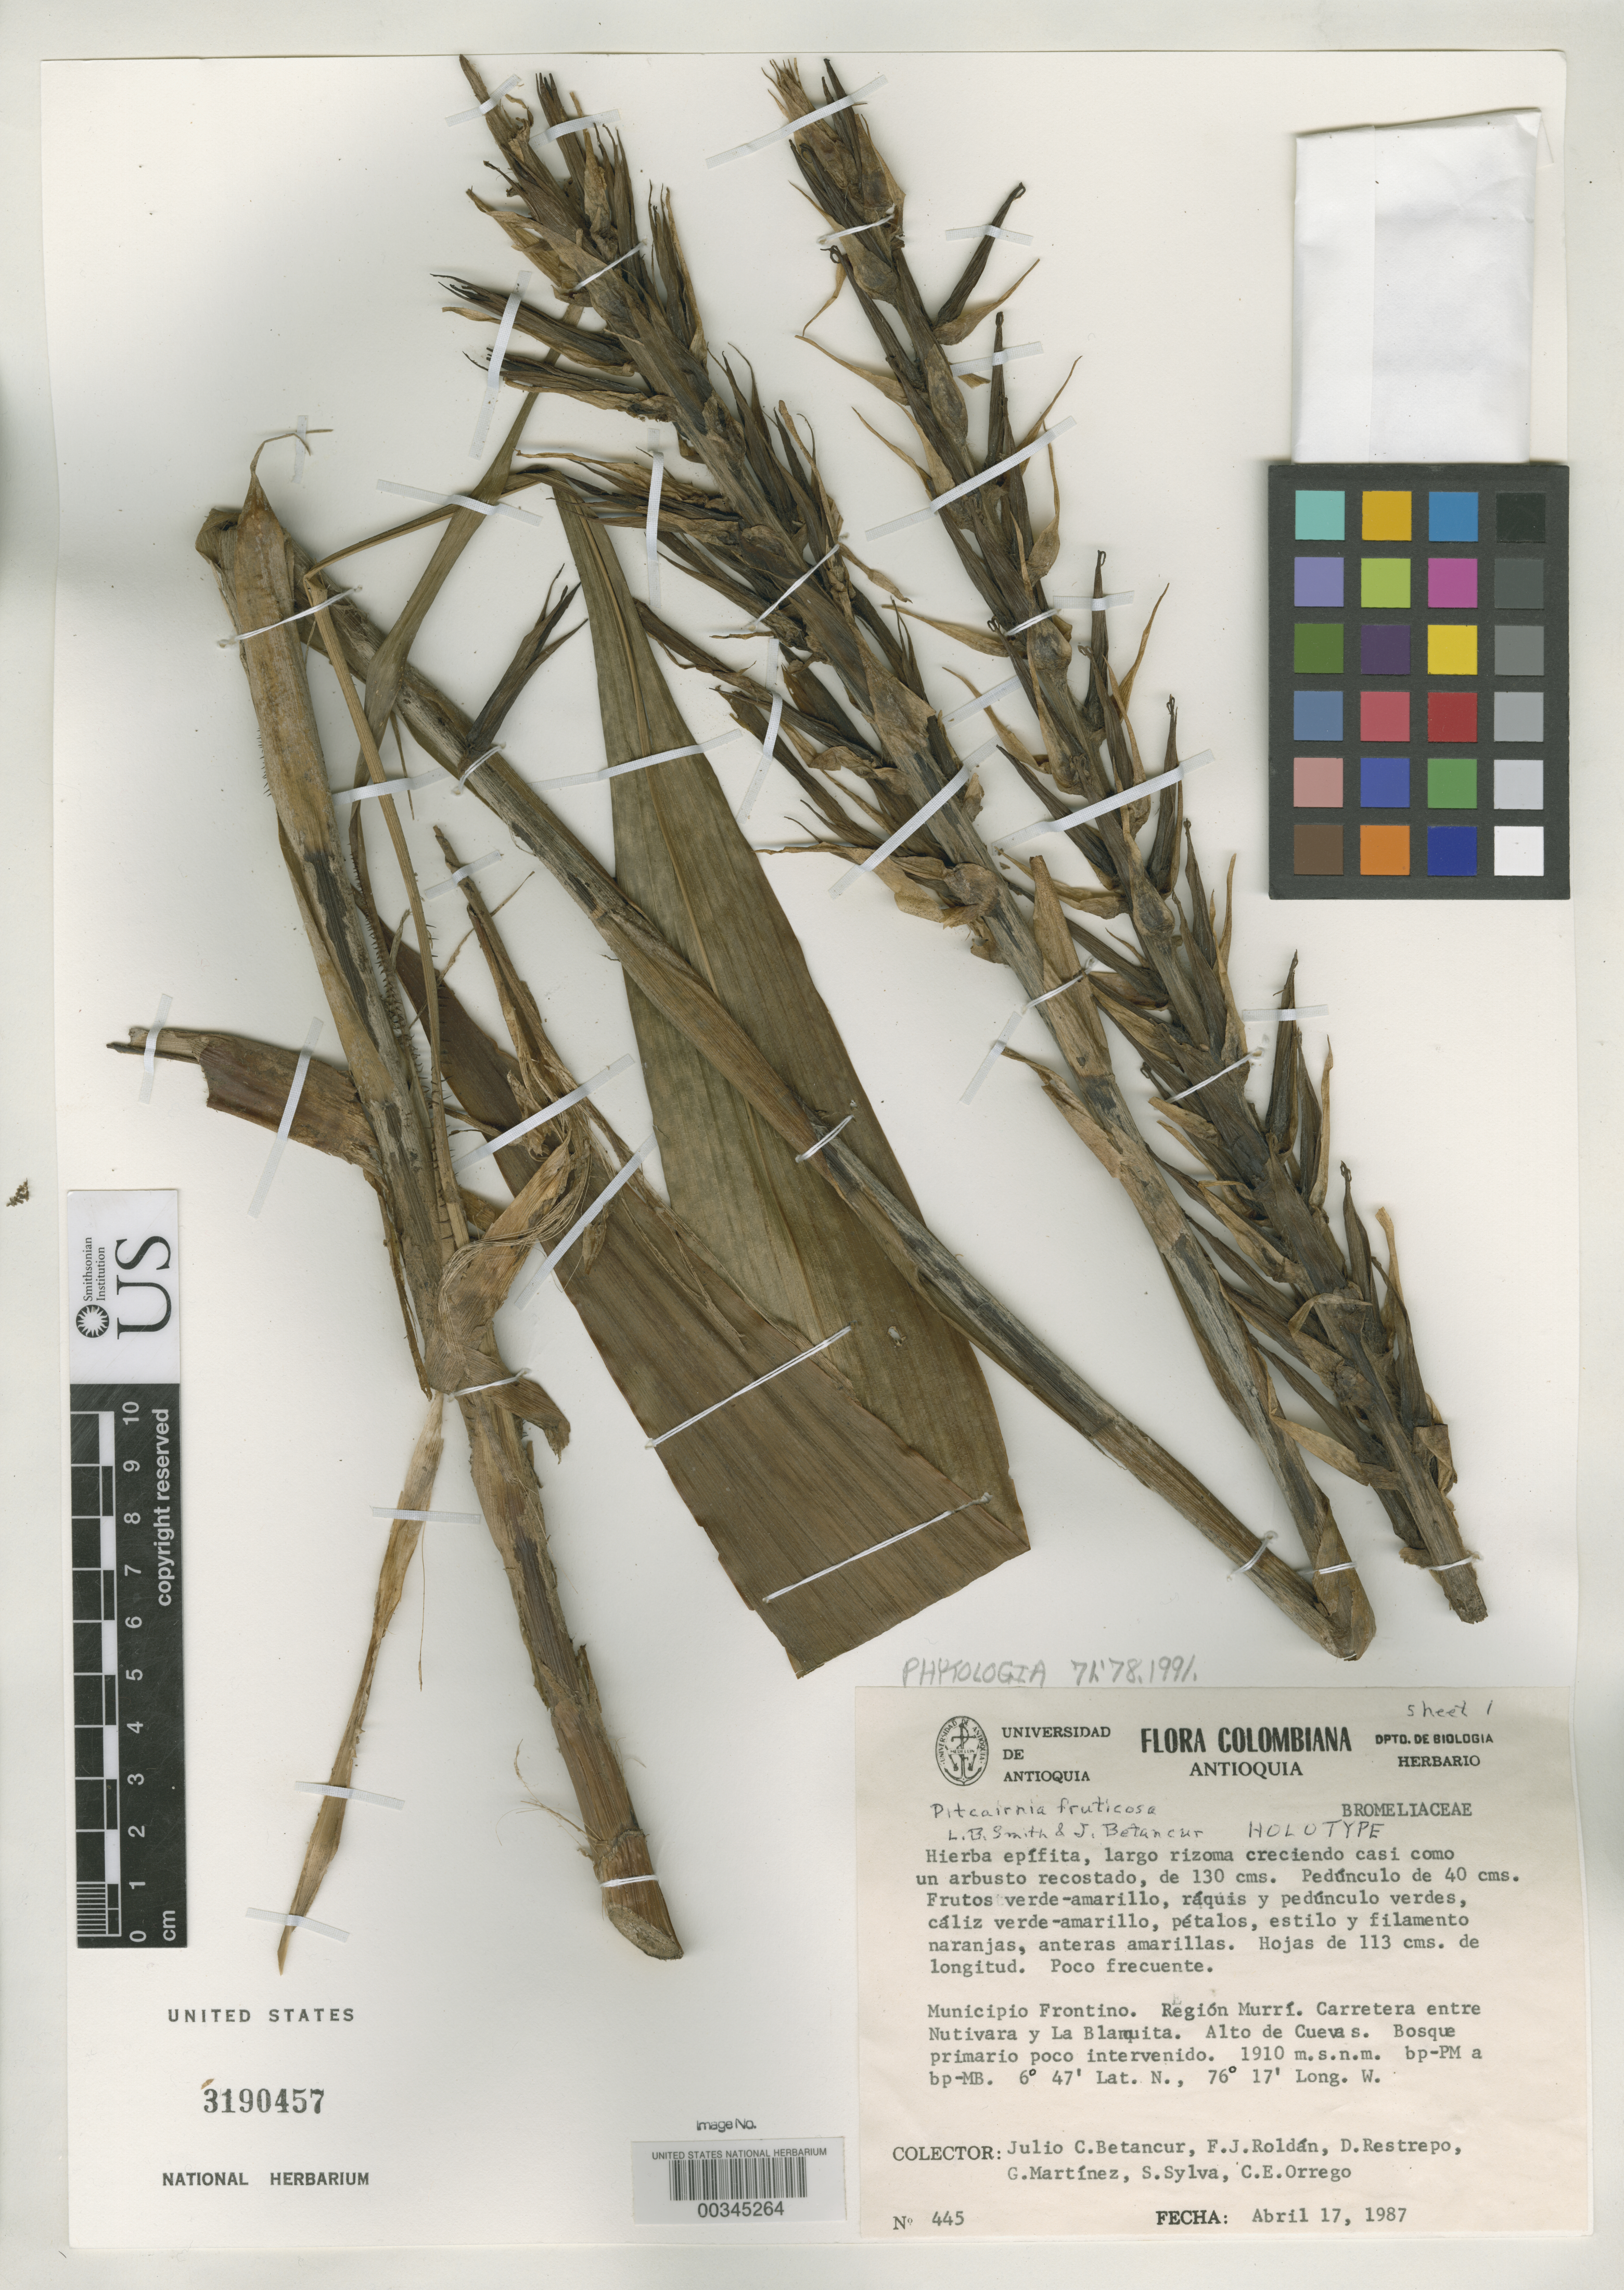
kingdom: Plantae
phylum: Tracheophyta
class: Liliopsida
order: Poales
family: Bromeliaceae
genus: Pitcairnia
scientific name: Pitcairnia fruticosa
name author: L.B. Sm. & Betancur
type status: Holotype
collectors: J. C. Betancur, F. J. Roldán, D. Restrepo, G. Martínez, S. Sylva & C. Orrego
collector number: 445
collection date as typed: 17 Apr 1987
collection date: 1987-04-17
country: Colombia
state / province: Antioquia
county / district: Frontino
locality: Murri region, road between Nutivara & La Blanquita, Alto de Cuevas.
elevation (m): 1910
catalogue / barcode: US 3190457